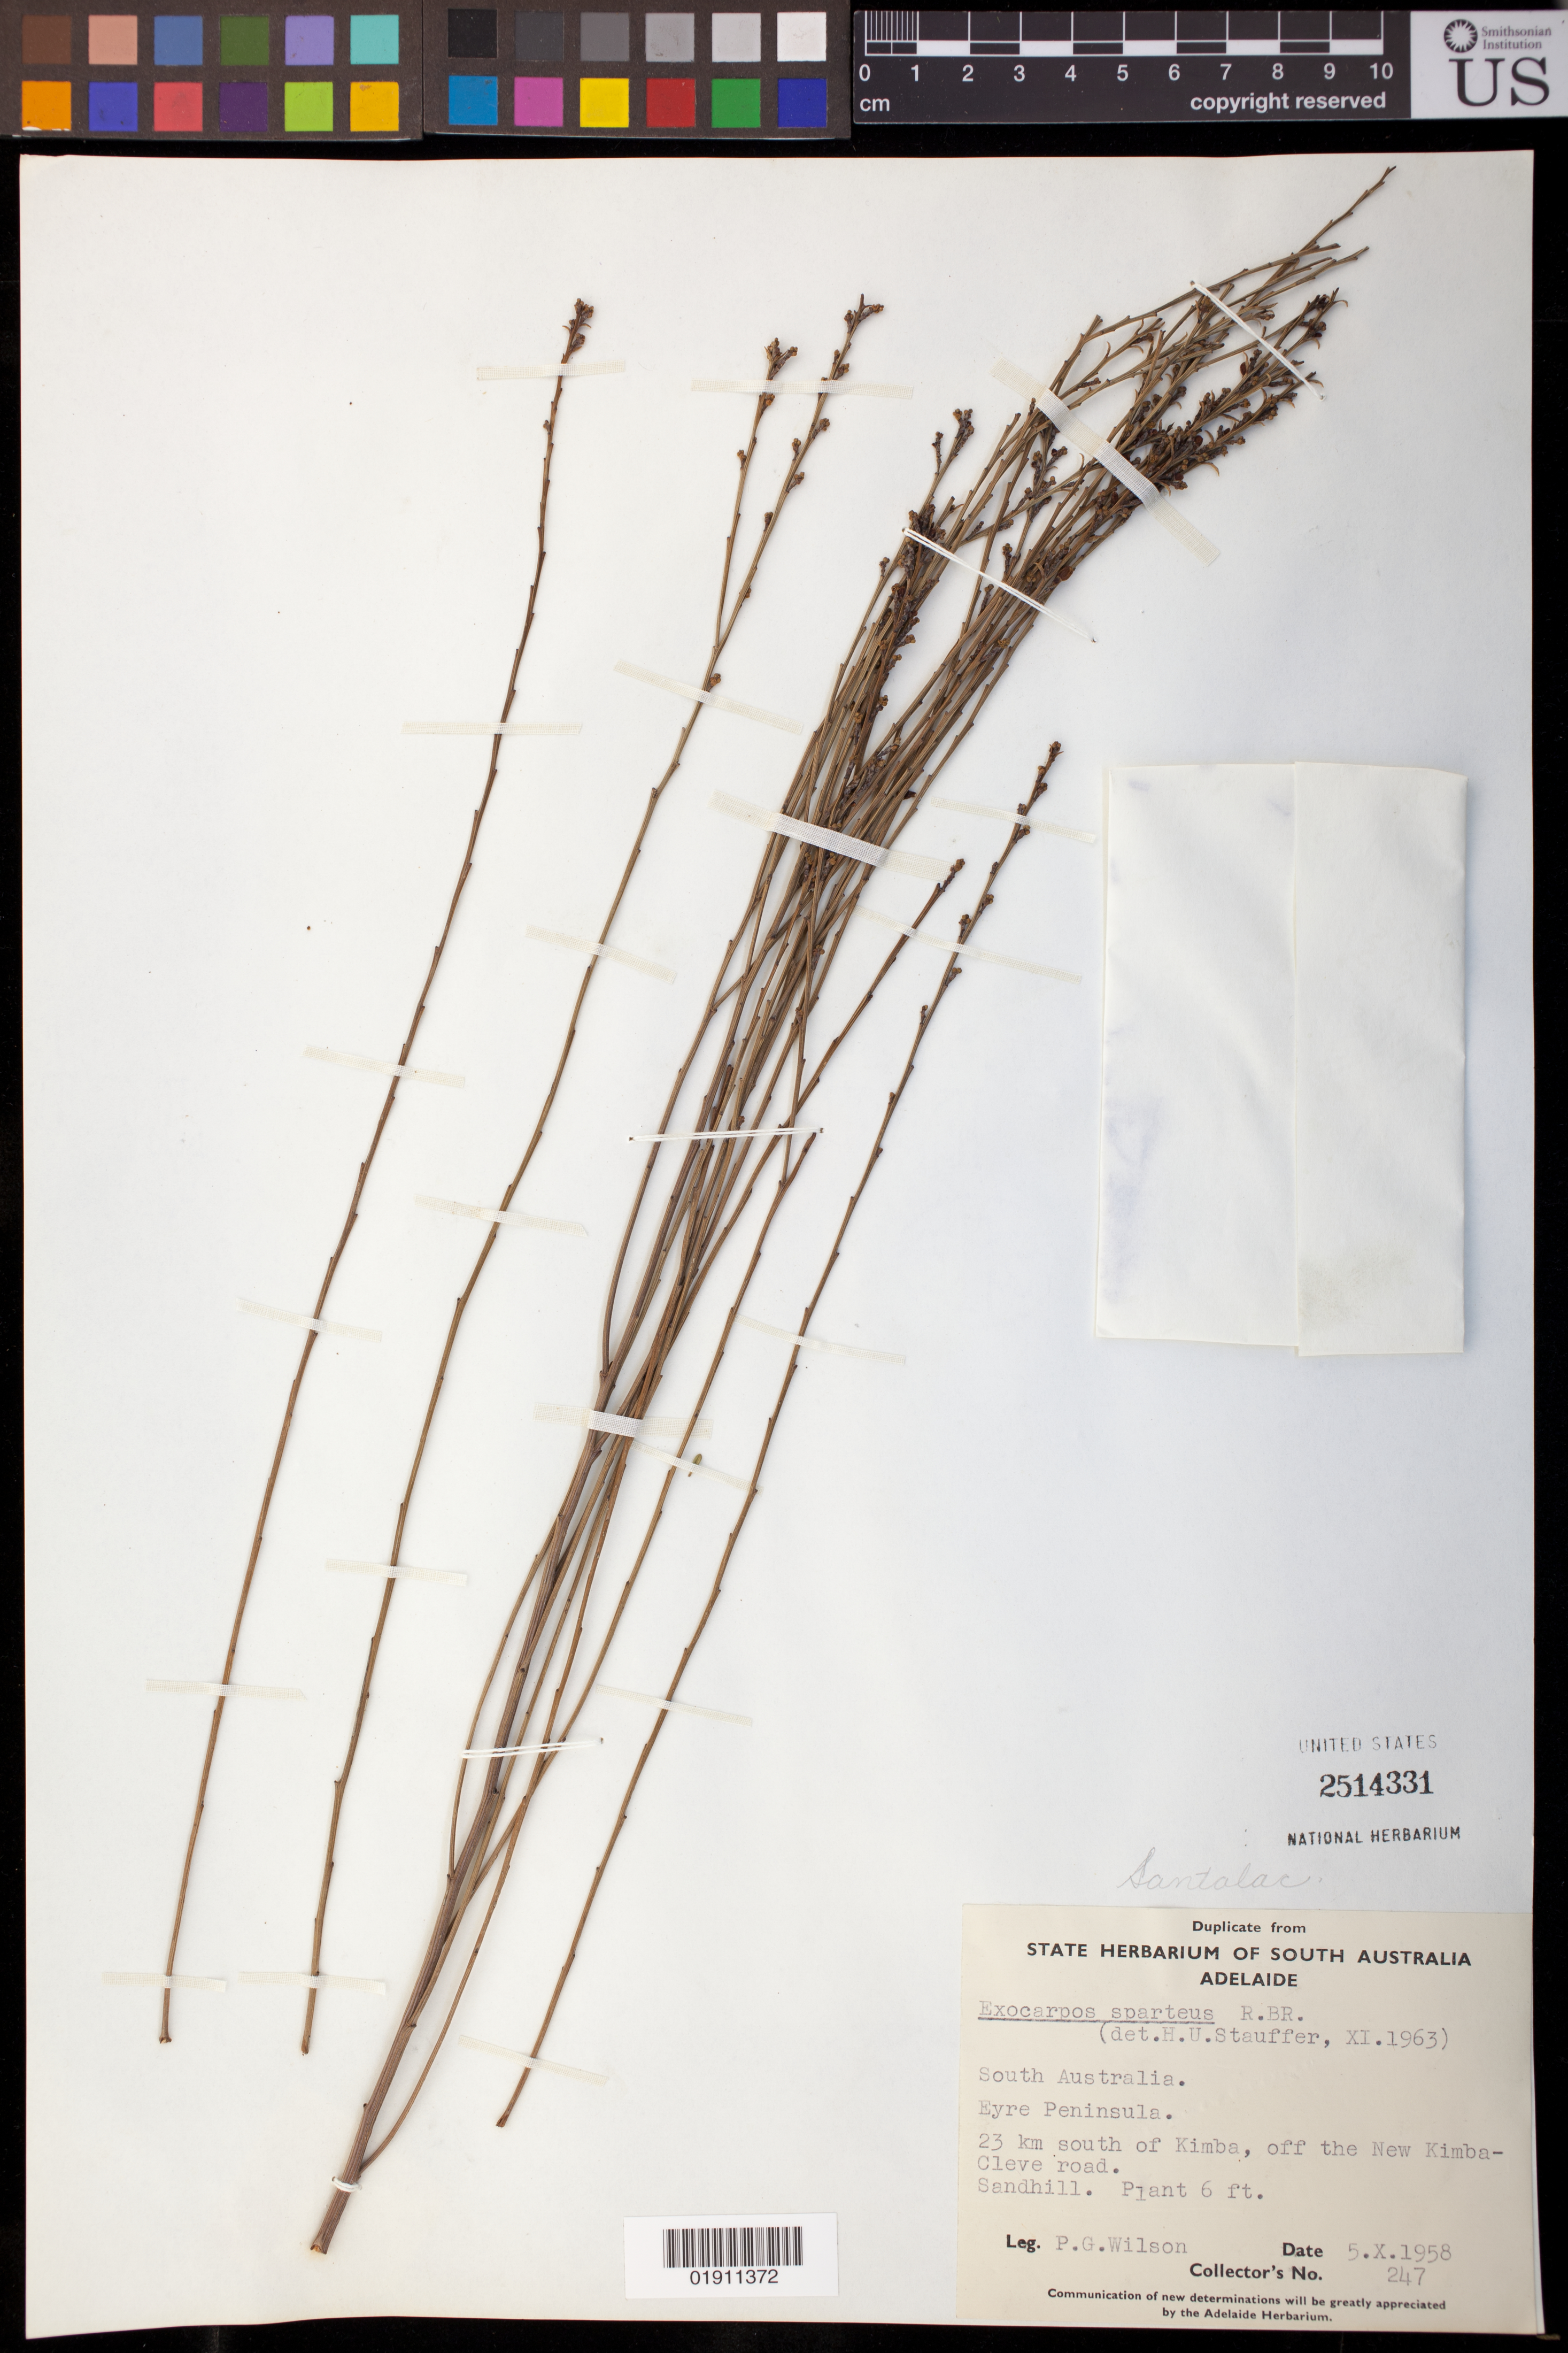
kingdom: Plantae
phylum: Tracheophyta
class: Magnoliopsida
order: Santalales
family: Santalaceae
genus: Exocarpos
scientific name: Exocarpos sparteus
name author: R. Br.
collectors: Peter G. Wilson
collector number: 247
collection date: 1958-10-05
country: Australia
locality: South Australia.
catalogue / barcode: US 2514331